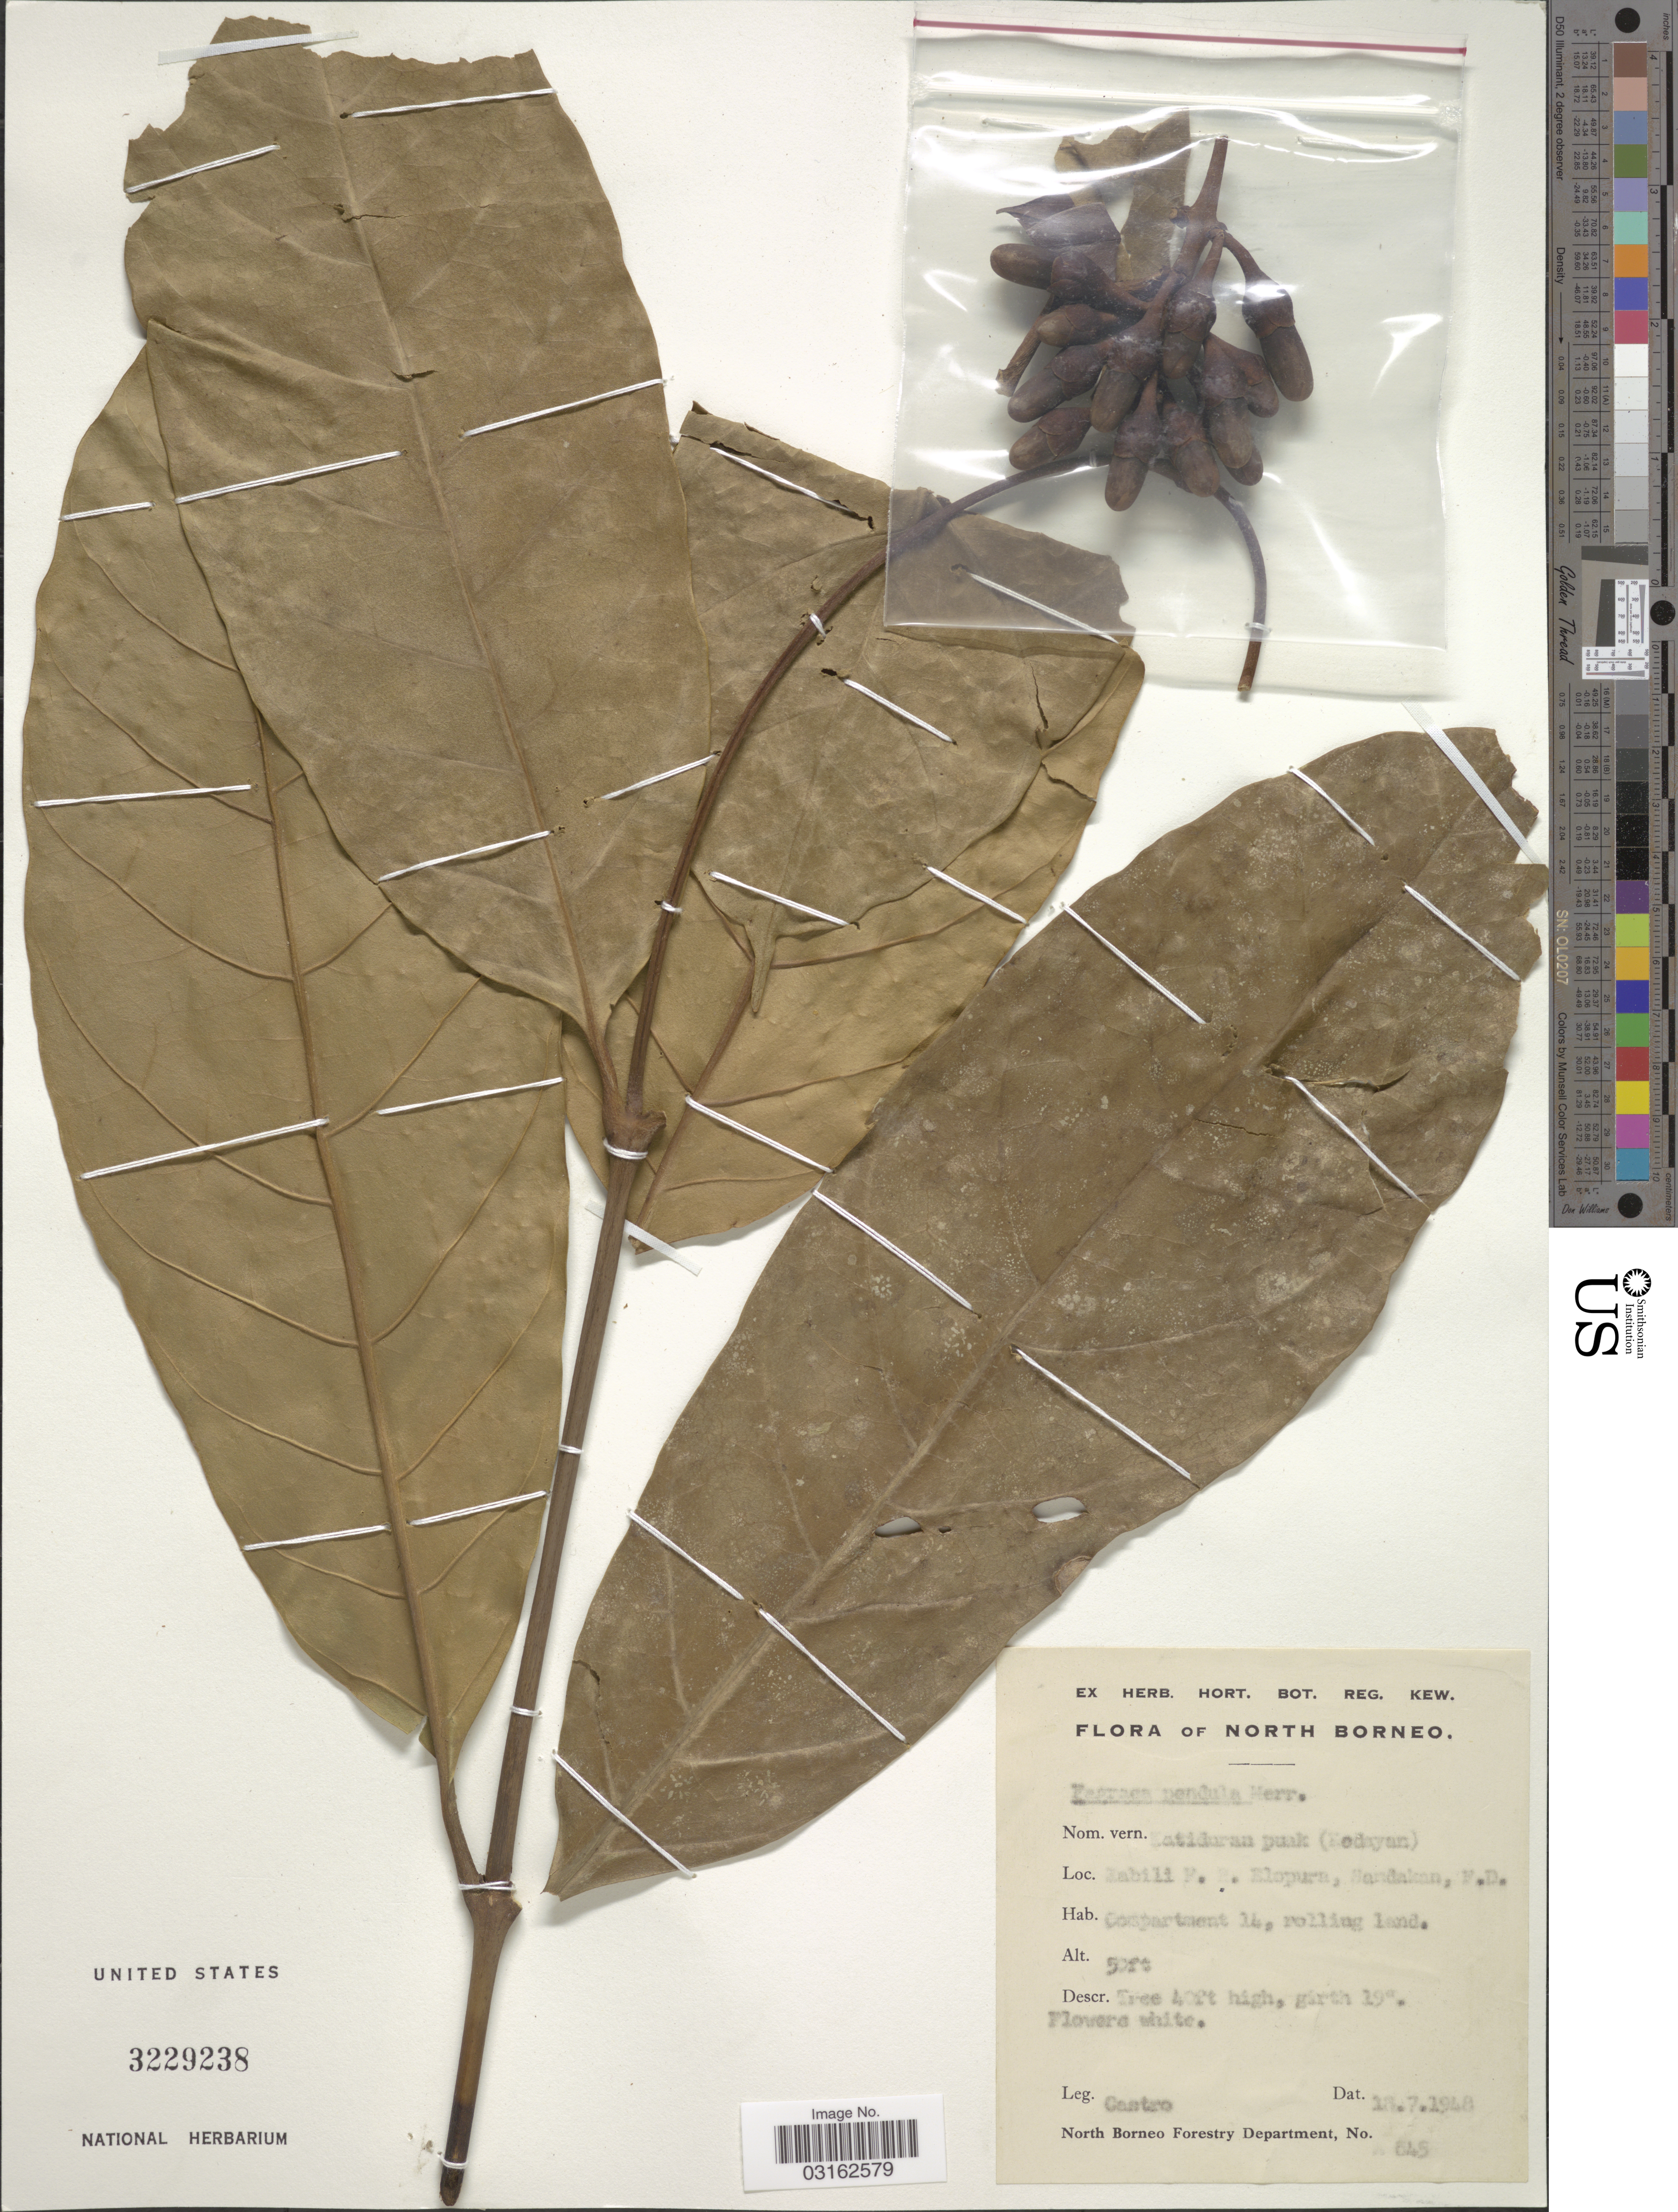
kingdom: Plantae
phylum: Tracheophyta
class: Magnoliopsida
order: Gentianales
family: Gentianaceae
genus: Fagraea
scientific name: Fagraea pendula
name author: Merr.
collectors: -. Castro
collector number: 645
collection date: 1948-07-18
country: Malaysia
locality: North Borneo. Kabili F. R. Elopura, Sandakan, F. D. Compartment 14, rolling land.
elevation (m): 15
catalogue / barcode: US 3229238